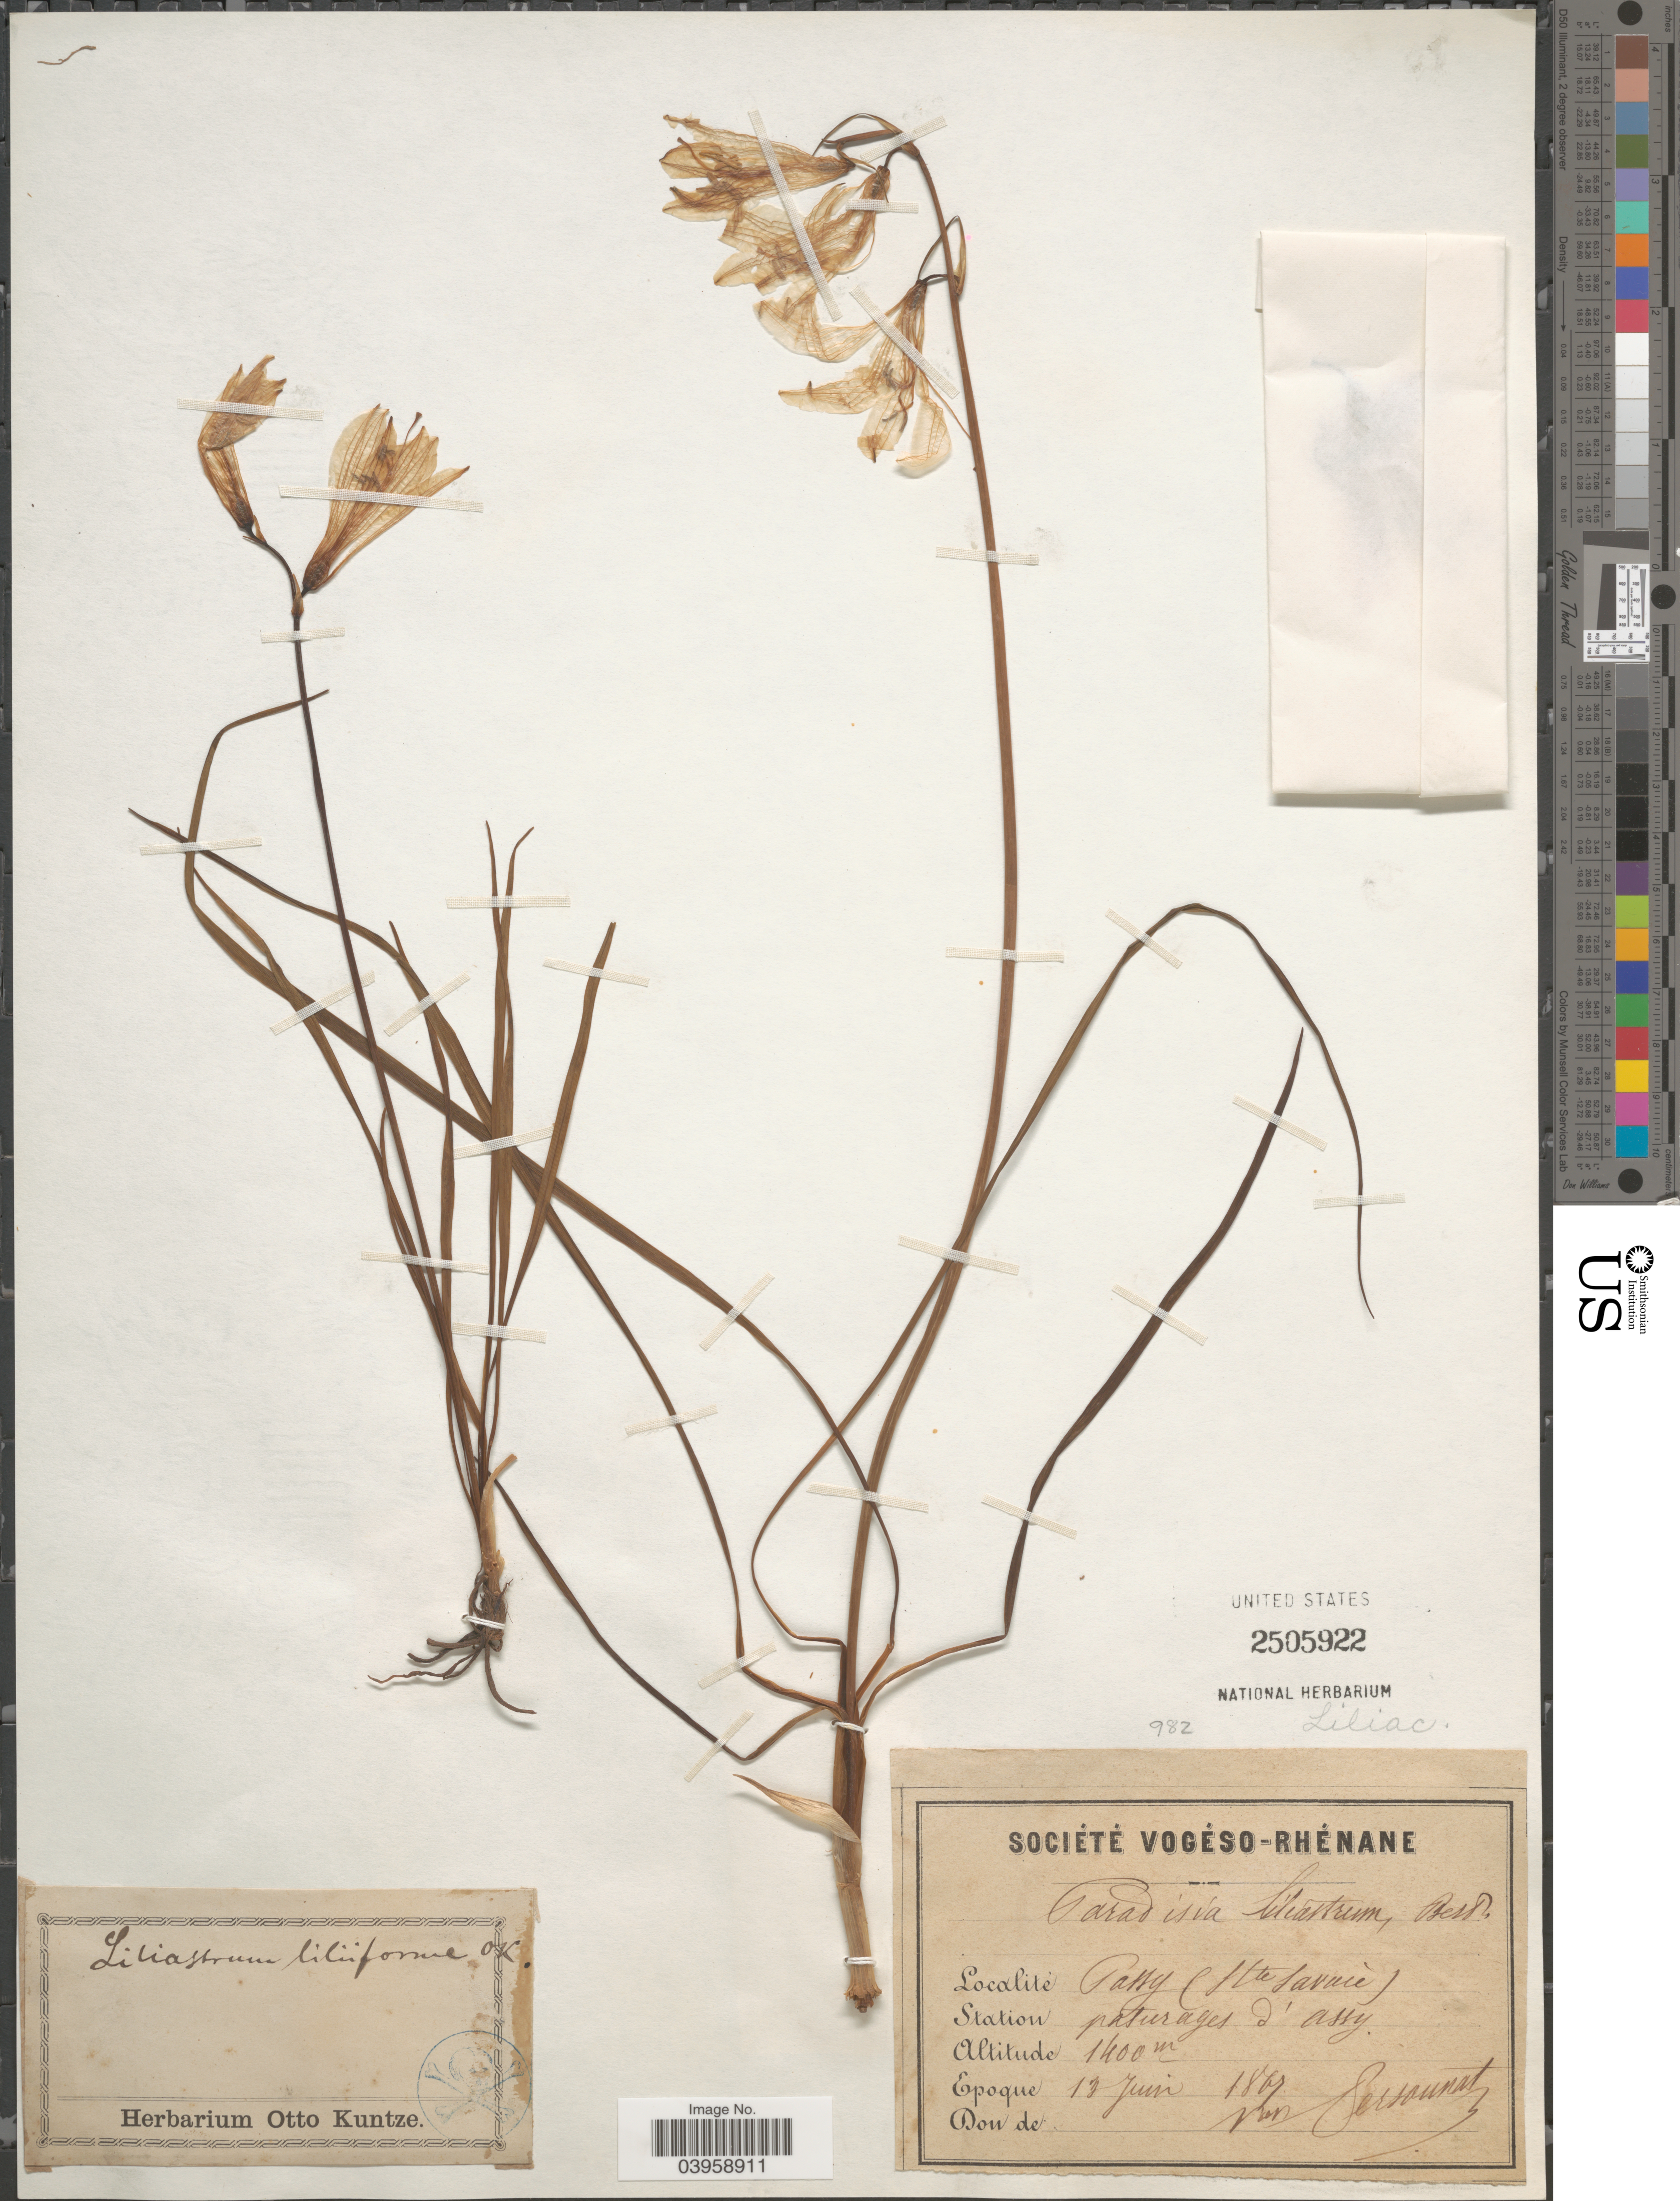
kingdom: Plantae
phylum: Tracheophyta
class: Liliopsida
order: Asparagales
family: Asparagaceae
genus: Paradisea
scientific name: Paradisea liliastrum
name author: Bertol.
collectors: Perrounat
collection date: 1867-06-13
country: France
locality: Patty (Hte Savoie). Station pasturages d'assy.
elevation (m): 1400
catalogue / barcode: US 2505922